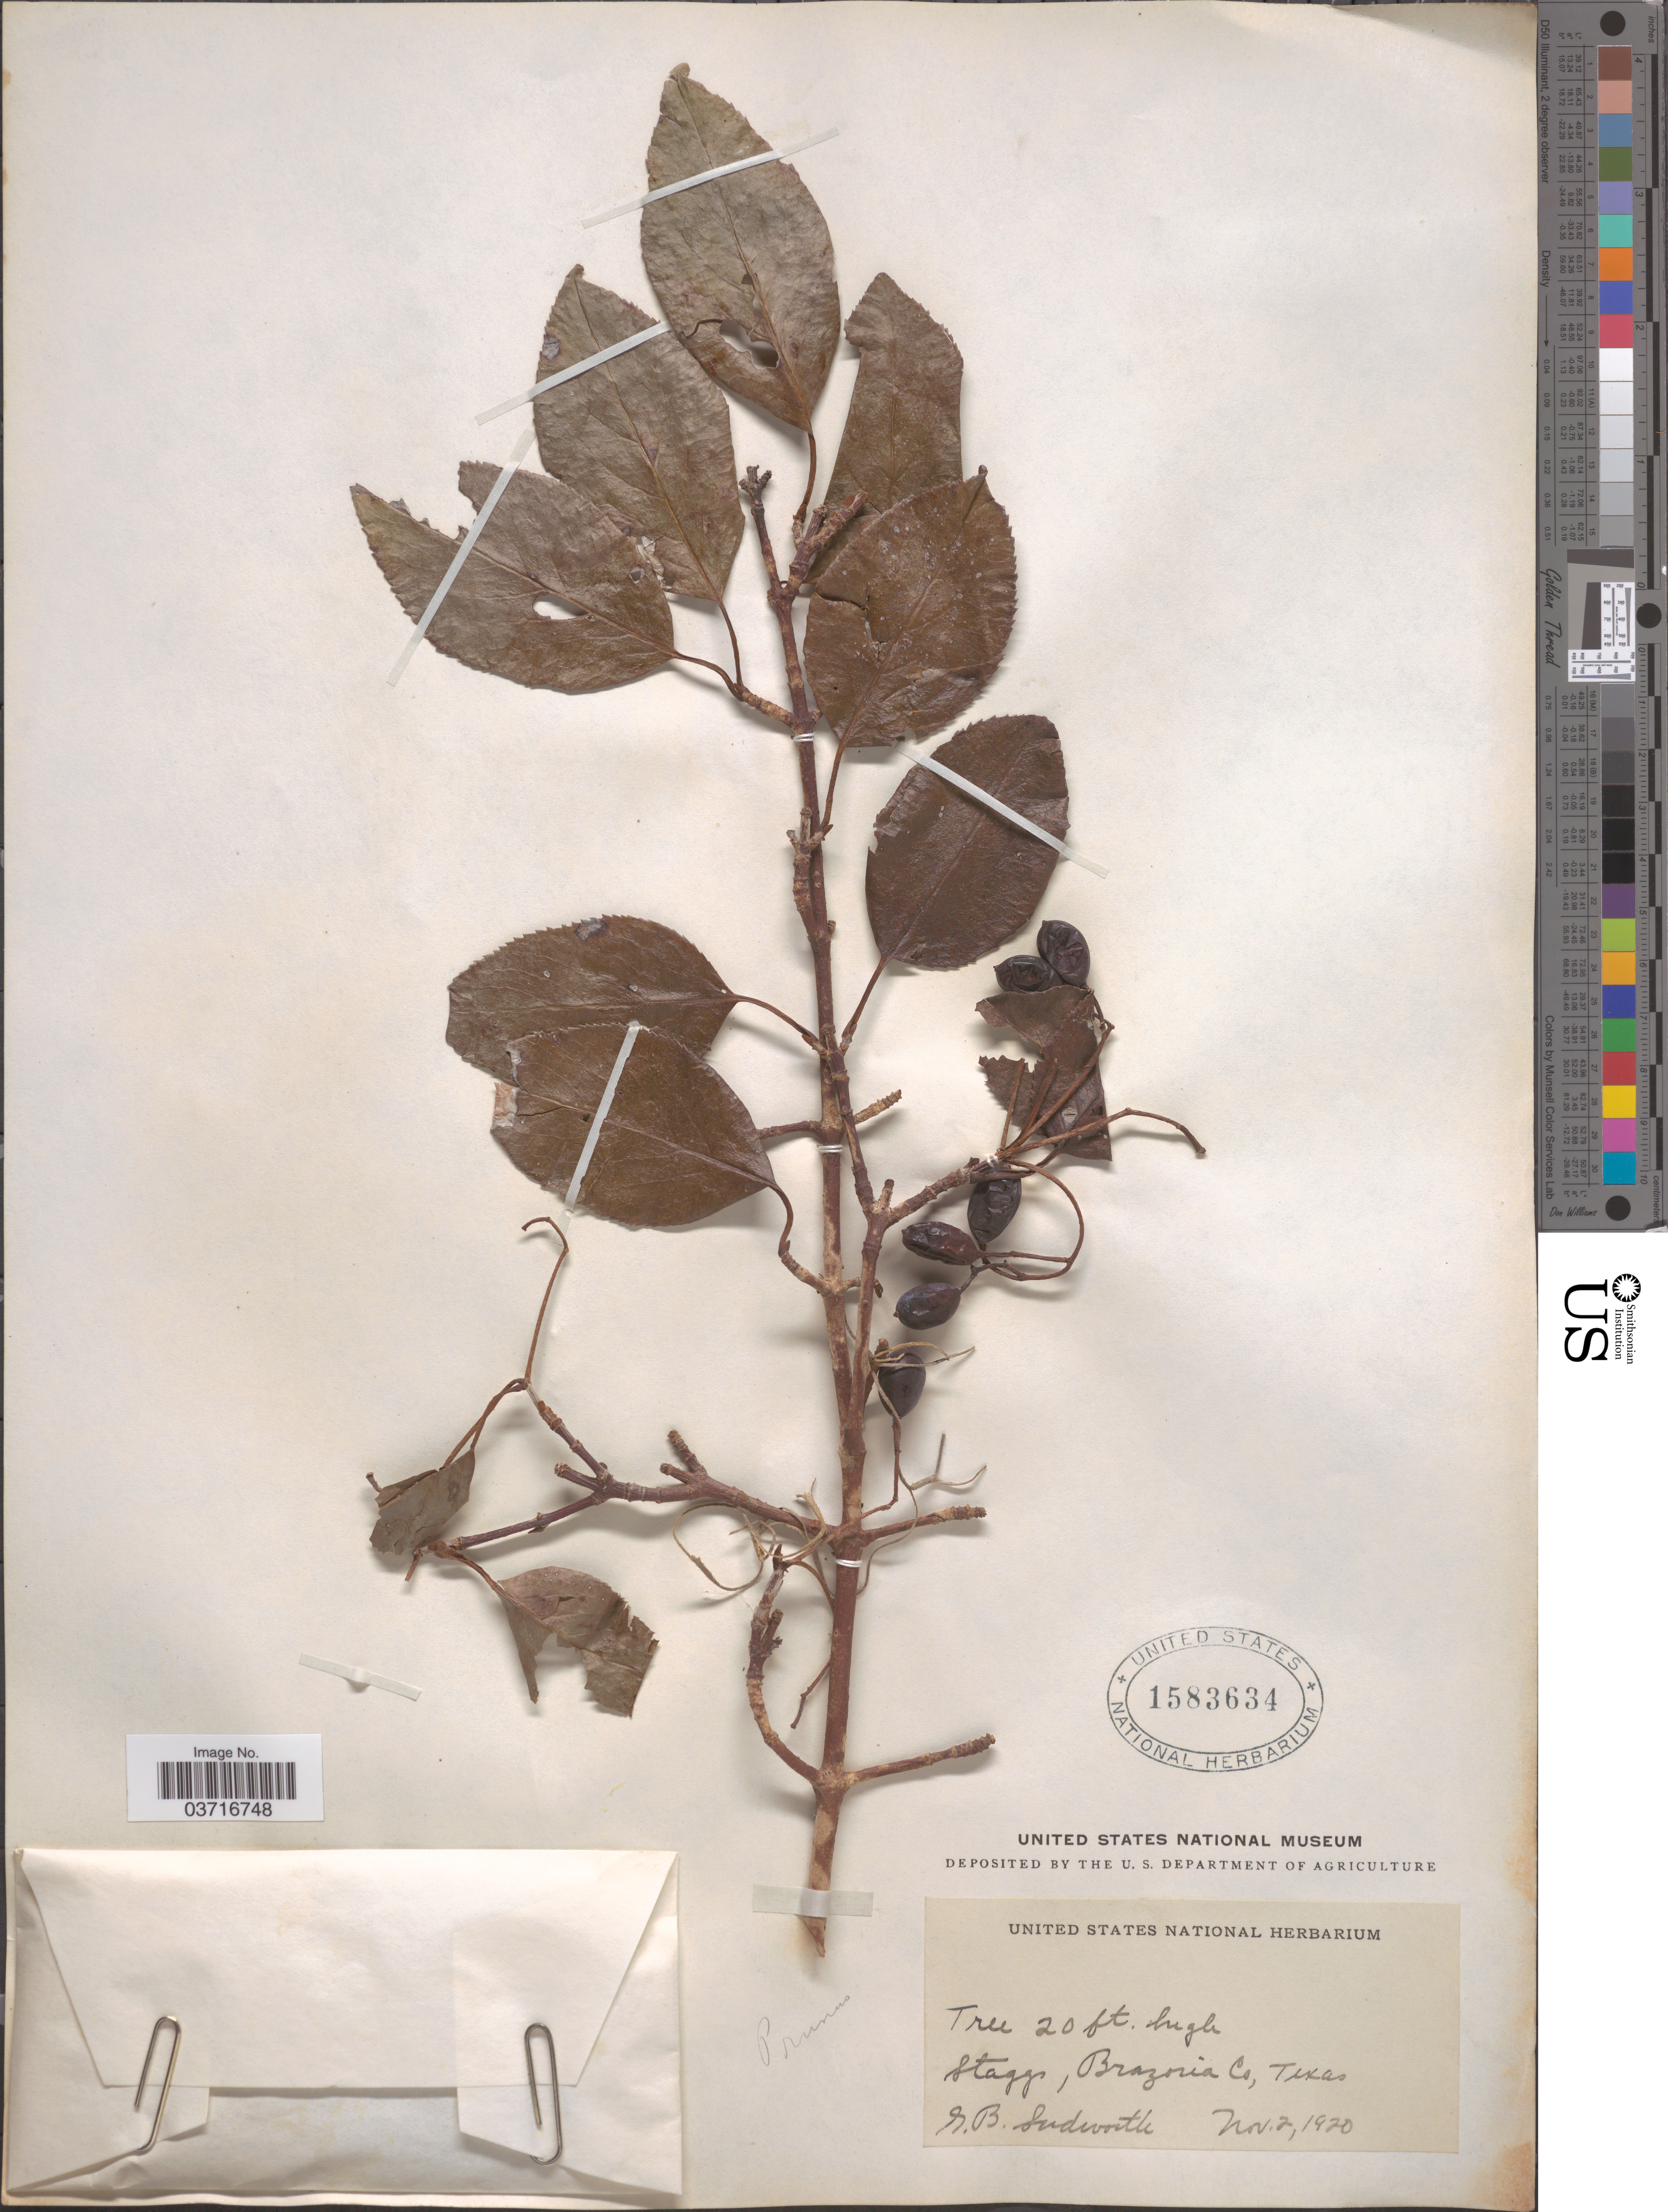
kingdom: Plantae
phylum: Tracheophyta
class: Magnoliopsida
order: Rosales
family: Rosaceae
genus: Prunus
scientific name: Prunus sp.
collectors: G. B. Sudworth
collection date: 1920-11-02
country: United States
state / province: Texas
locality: Staggs, Brazoria Co.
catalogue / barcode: US 1583634